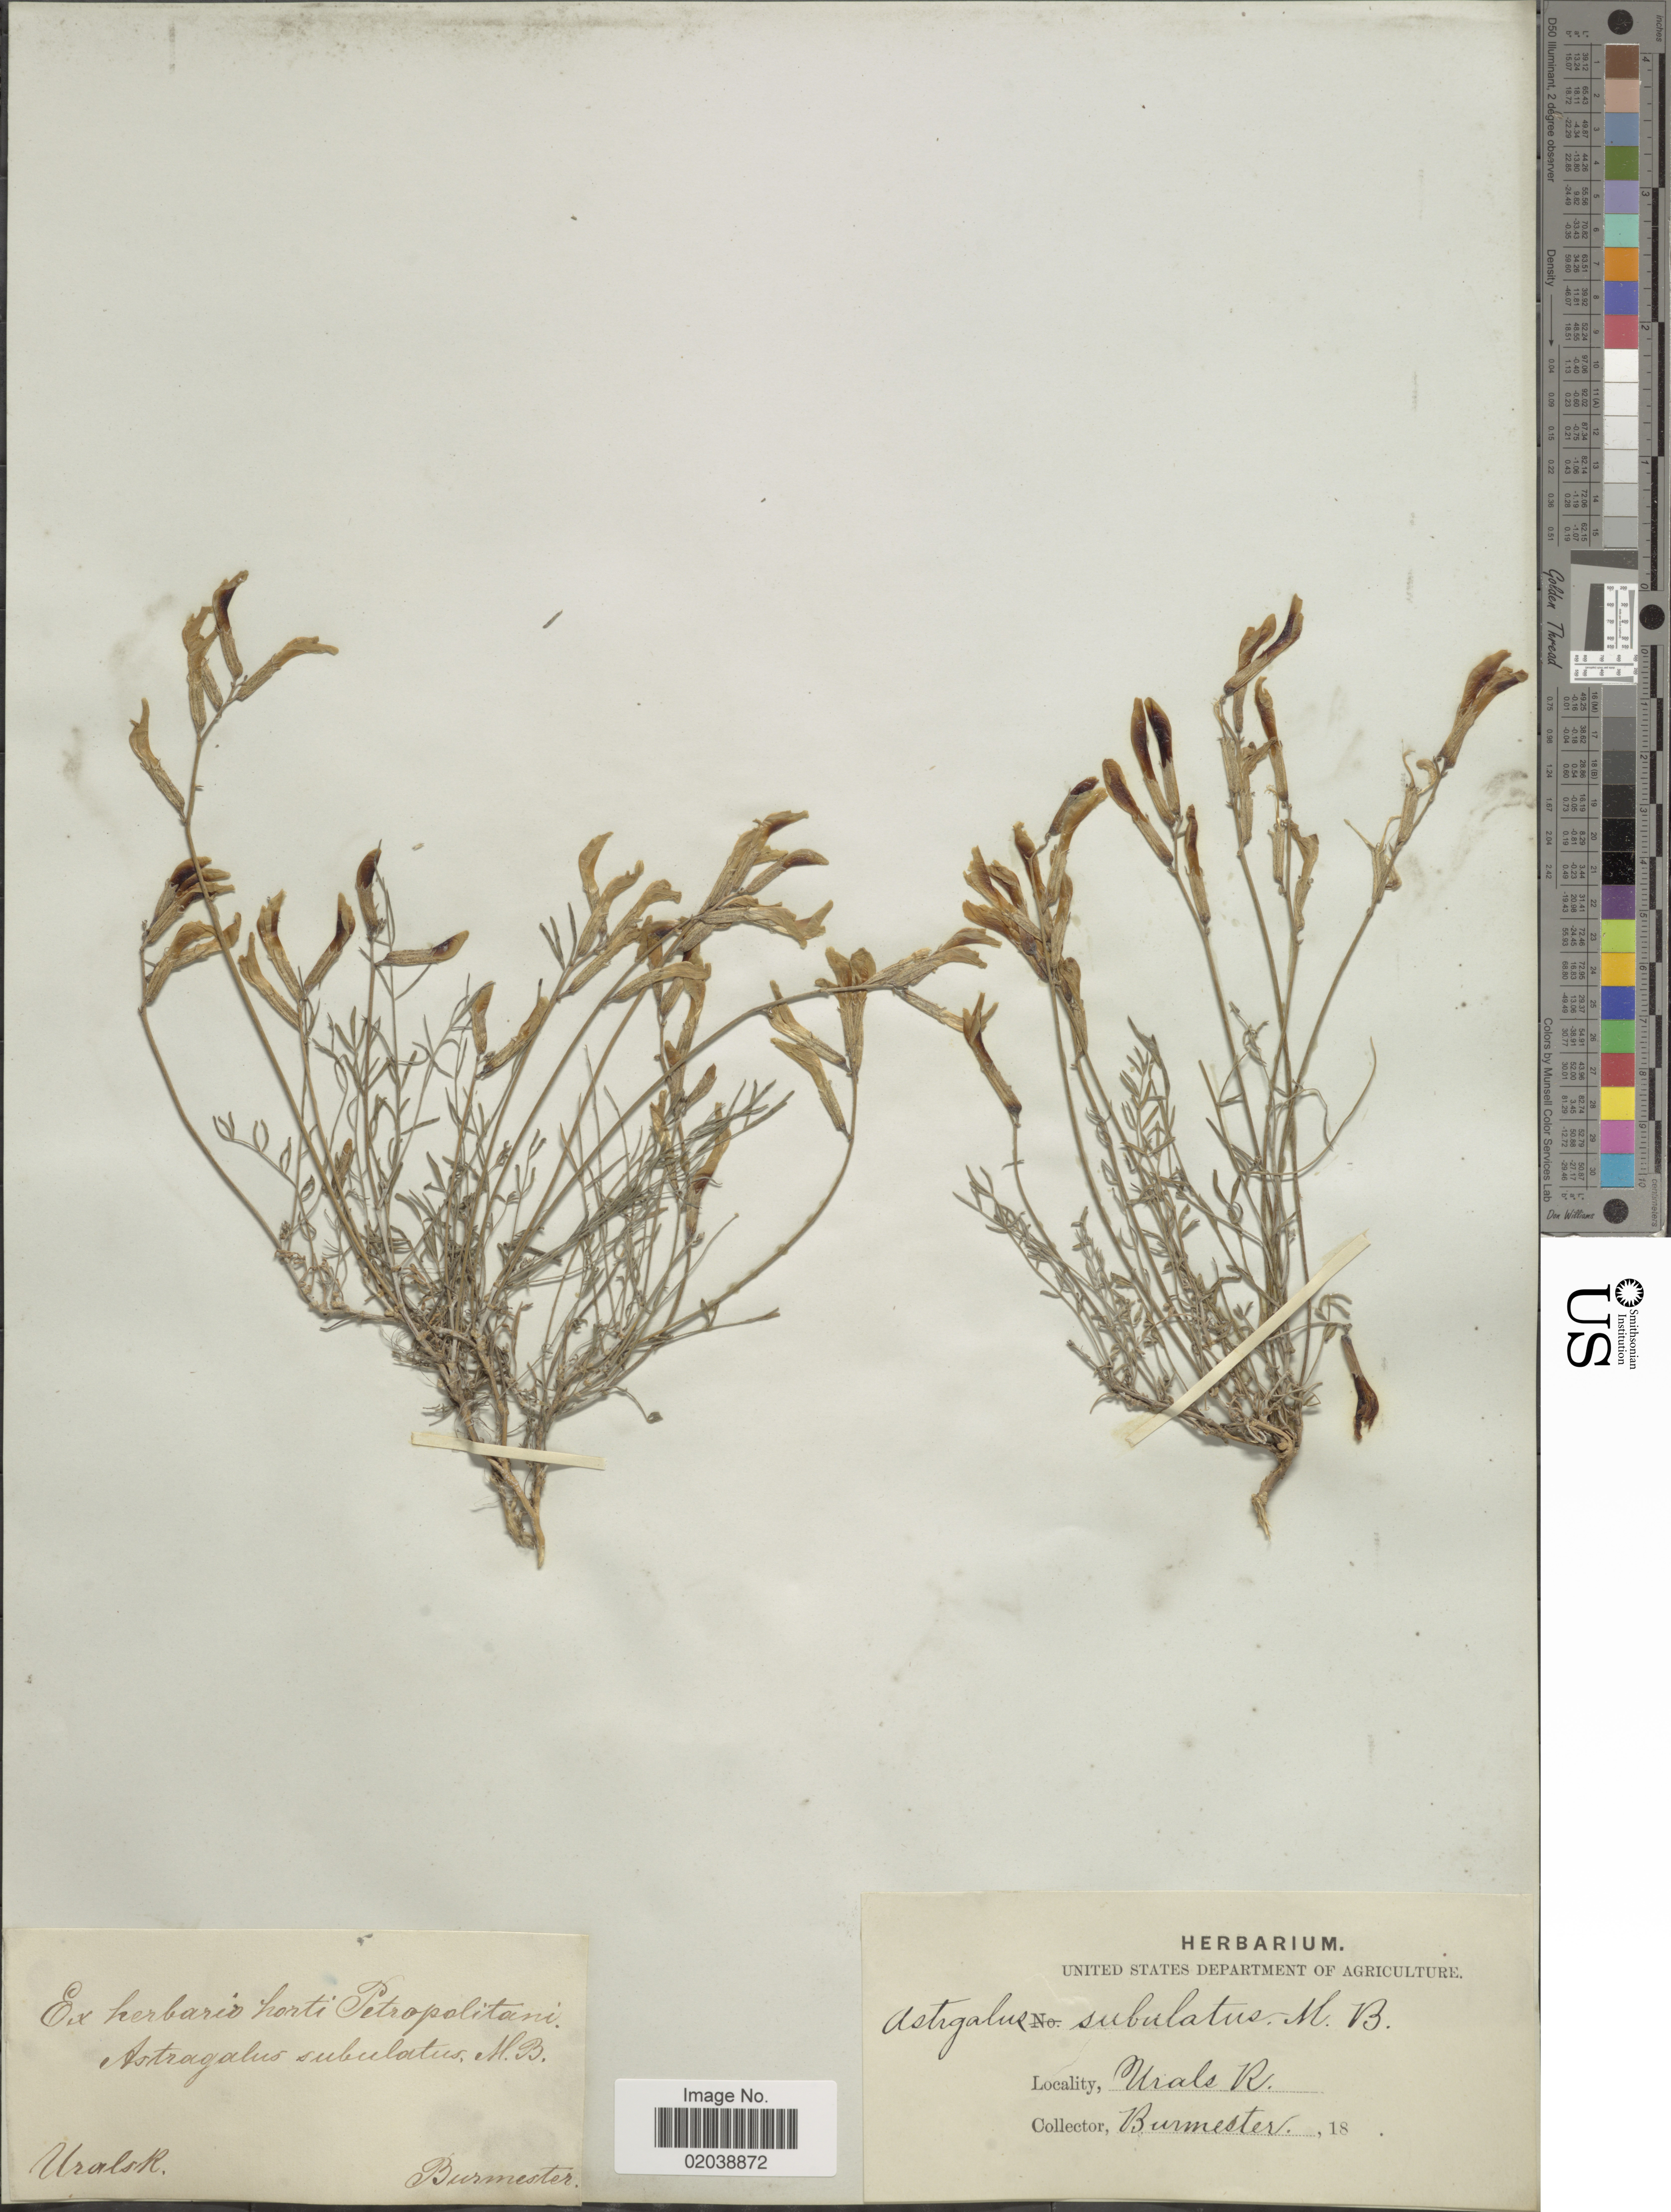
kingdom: Plantae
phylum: Tracheophyta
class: Magnoliopsida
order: Fabales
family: Fabaceae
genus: Astragalus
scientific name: Astragalus subulatus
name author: Pall. ex M. Bieb.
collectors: Burmester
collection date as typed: Transcribed d/m/y: //18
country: Russian Federation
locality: Urals R